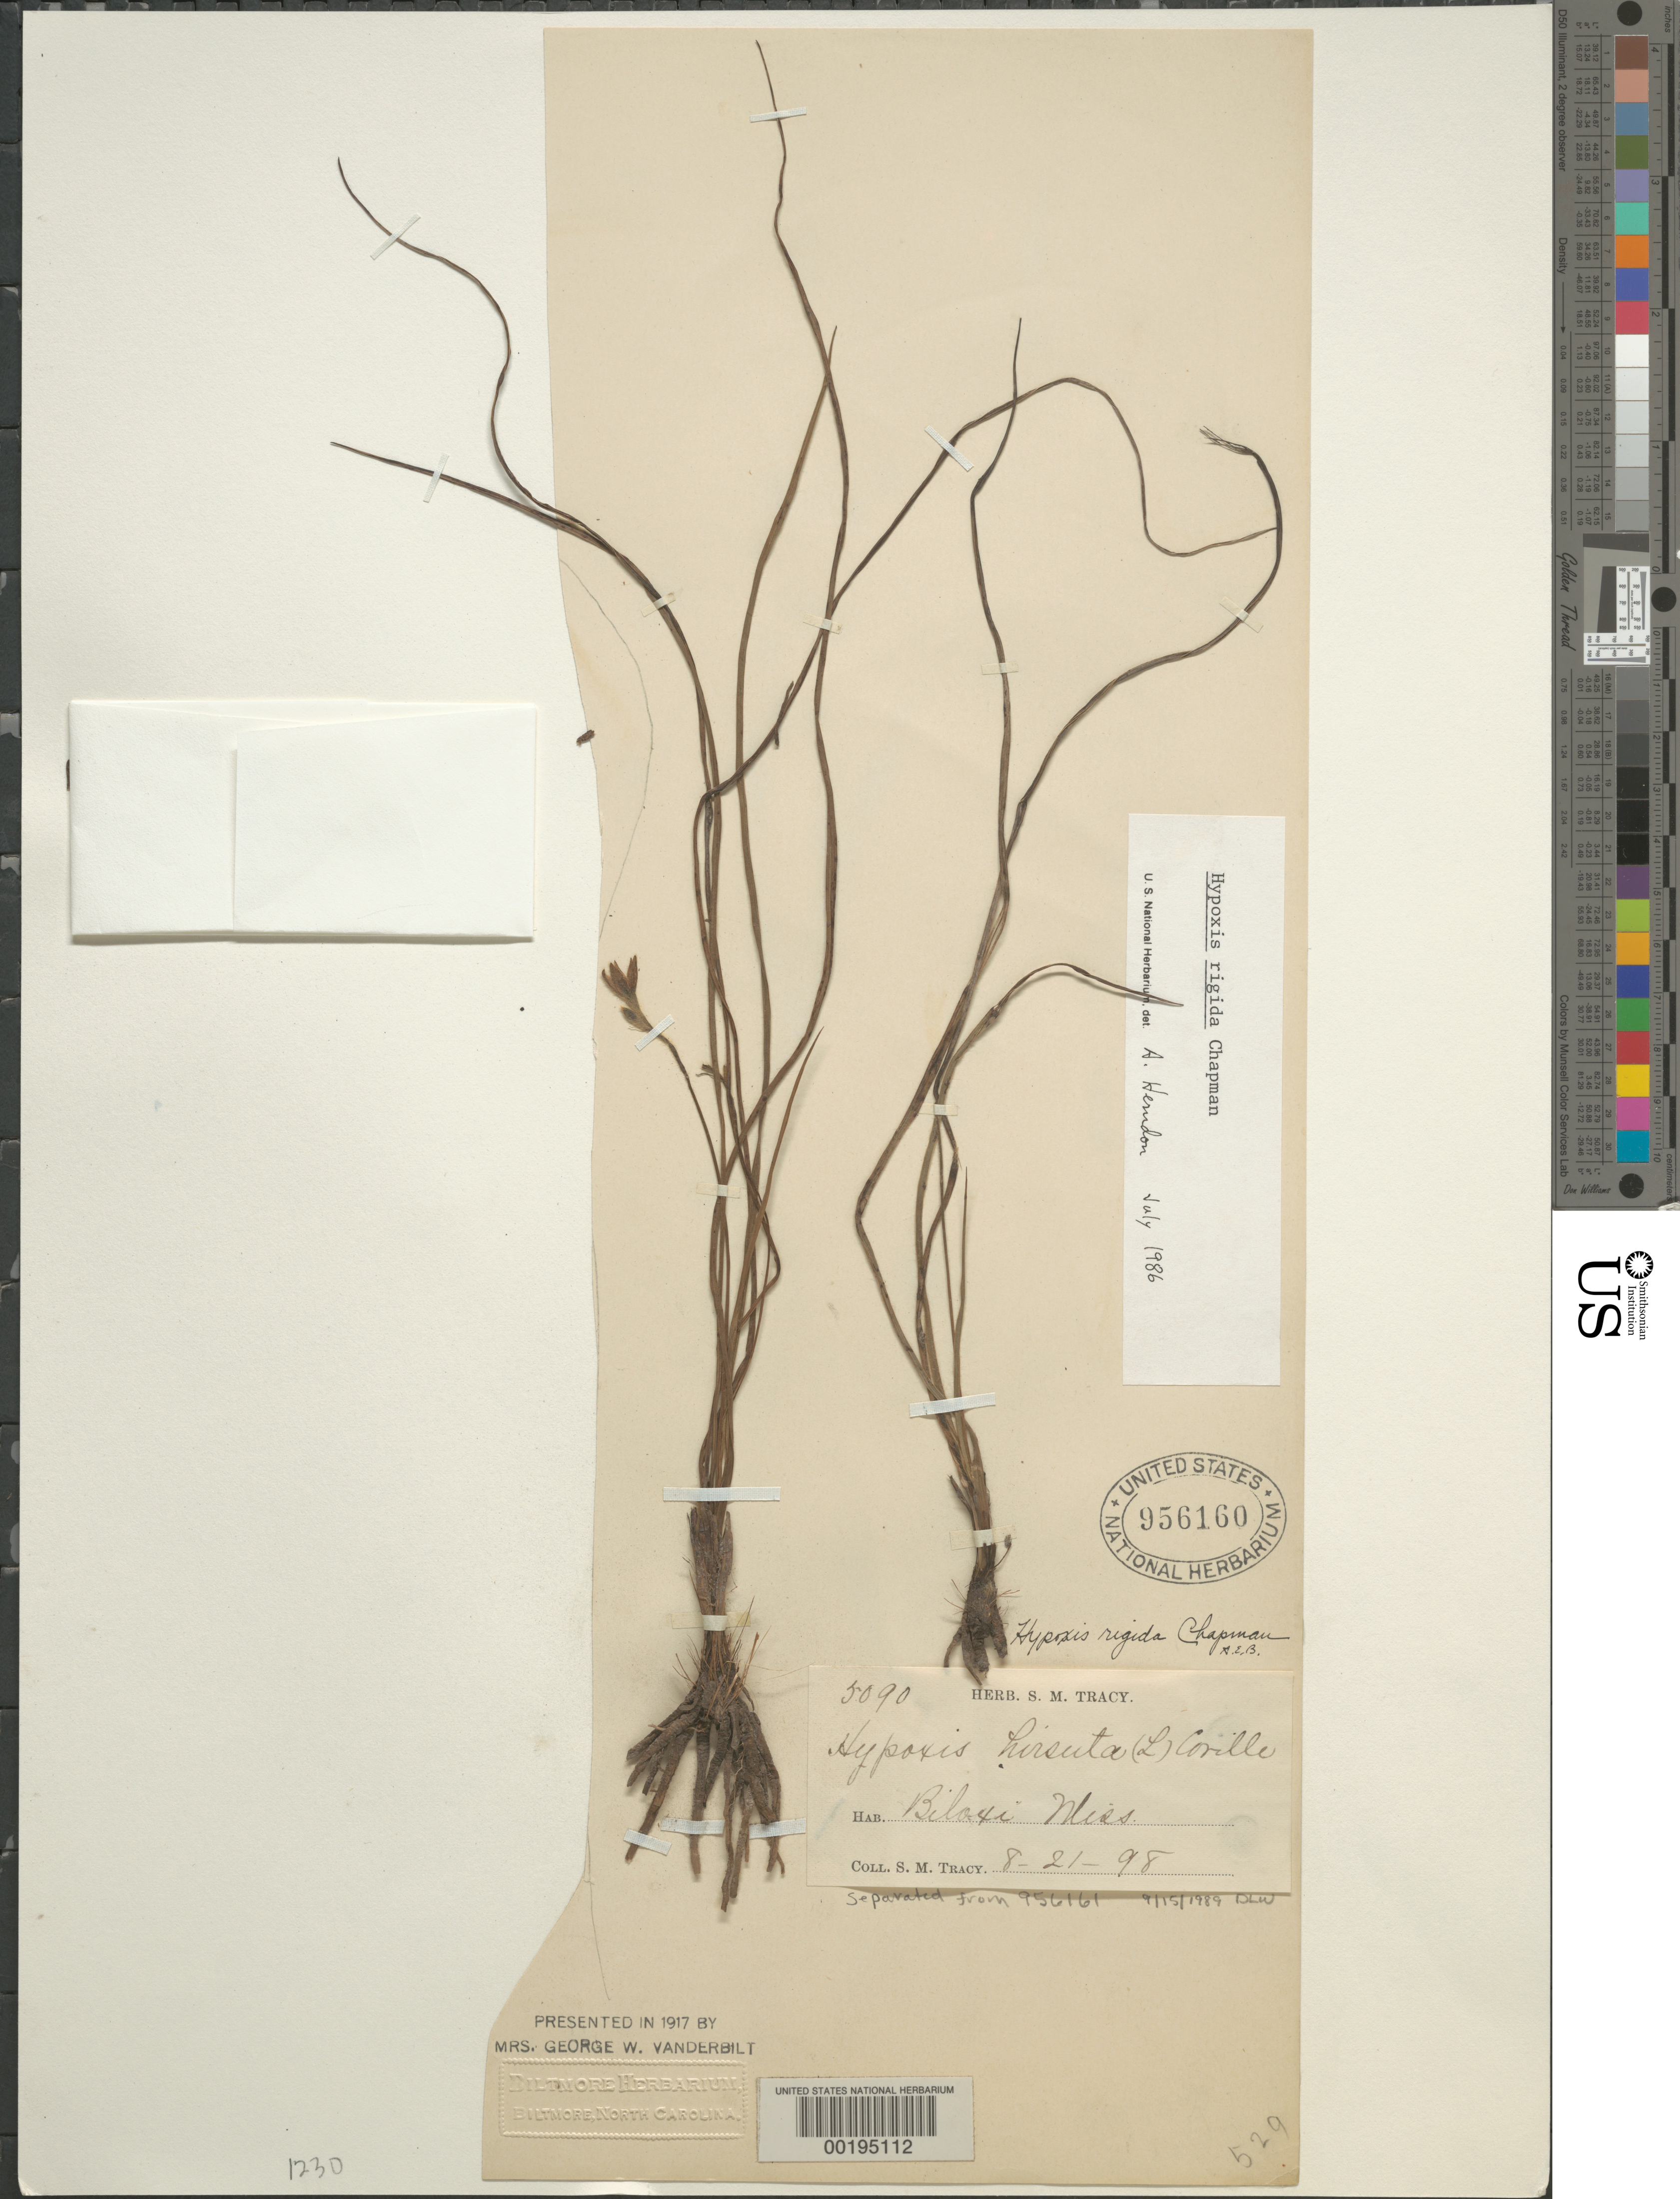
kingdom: Plantae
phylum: Tracheophyta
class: Liliopsida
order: Asparagales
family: Hypoxidaceae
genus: Hypoxis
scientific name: Hypoxis rigida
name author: Chapm.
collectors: S. M. Tracy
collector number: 5090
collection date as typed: Transcribed d/m/y: 21/8/98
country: United States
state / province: Mississippi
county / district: Harrison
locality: Biloxi.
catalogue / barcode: US 956160